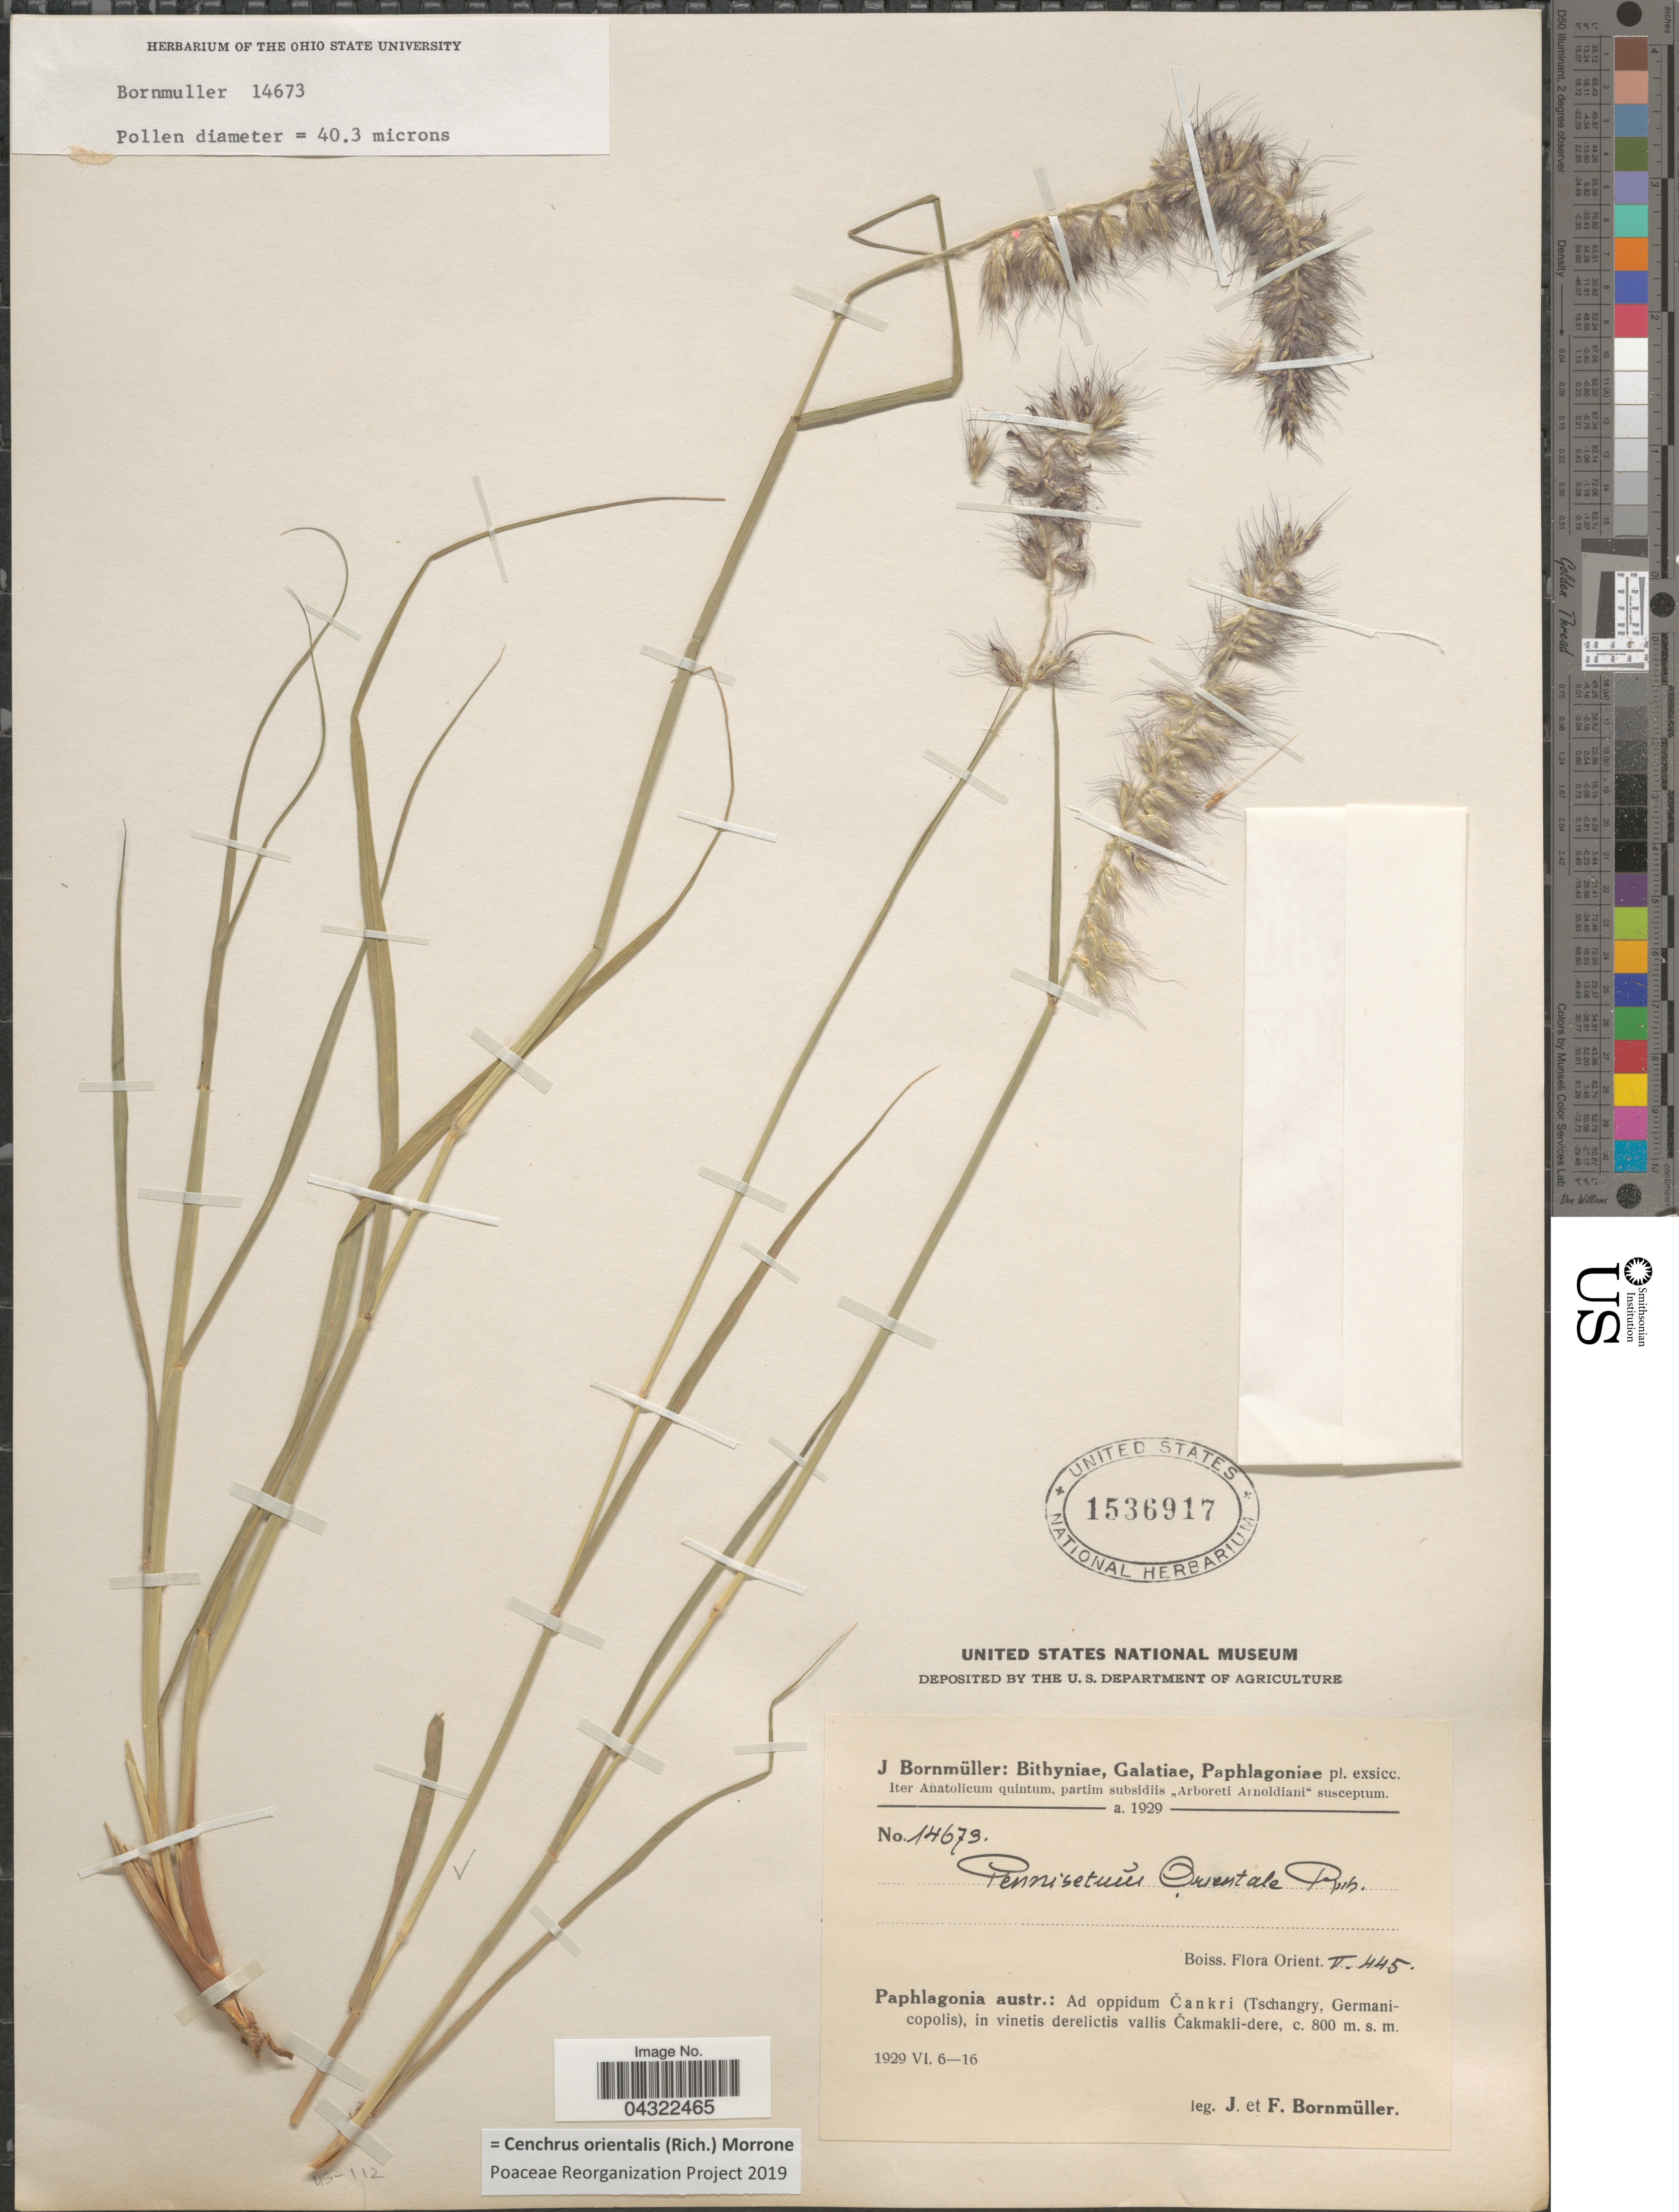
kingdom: Plantae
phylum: Tracheophyta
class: Liliopsida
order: Poales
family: Poaceae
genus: Cenchrus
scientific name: Cenchrus orientalis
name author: (Rich.) Morrone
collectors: J. Bornmüller & F. Bornmüller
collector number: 14673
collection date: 1929-06-06/1929-06-16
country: Turkey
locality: Iter Anatolicum quintum, partim subsidiis "Arboreti Arnoldiani" susceptum. Boiss. Flora Orient. V. 445. Paphlagonia austr.: Ad oppidum Čankri (Tschangry, Germanicopolis), in vinetis derelictis vallis Čakmakli-dere.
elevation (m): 800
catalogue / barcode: US 1536917